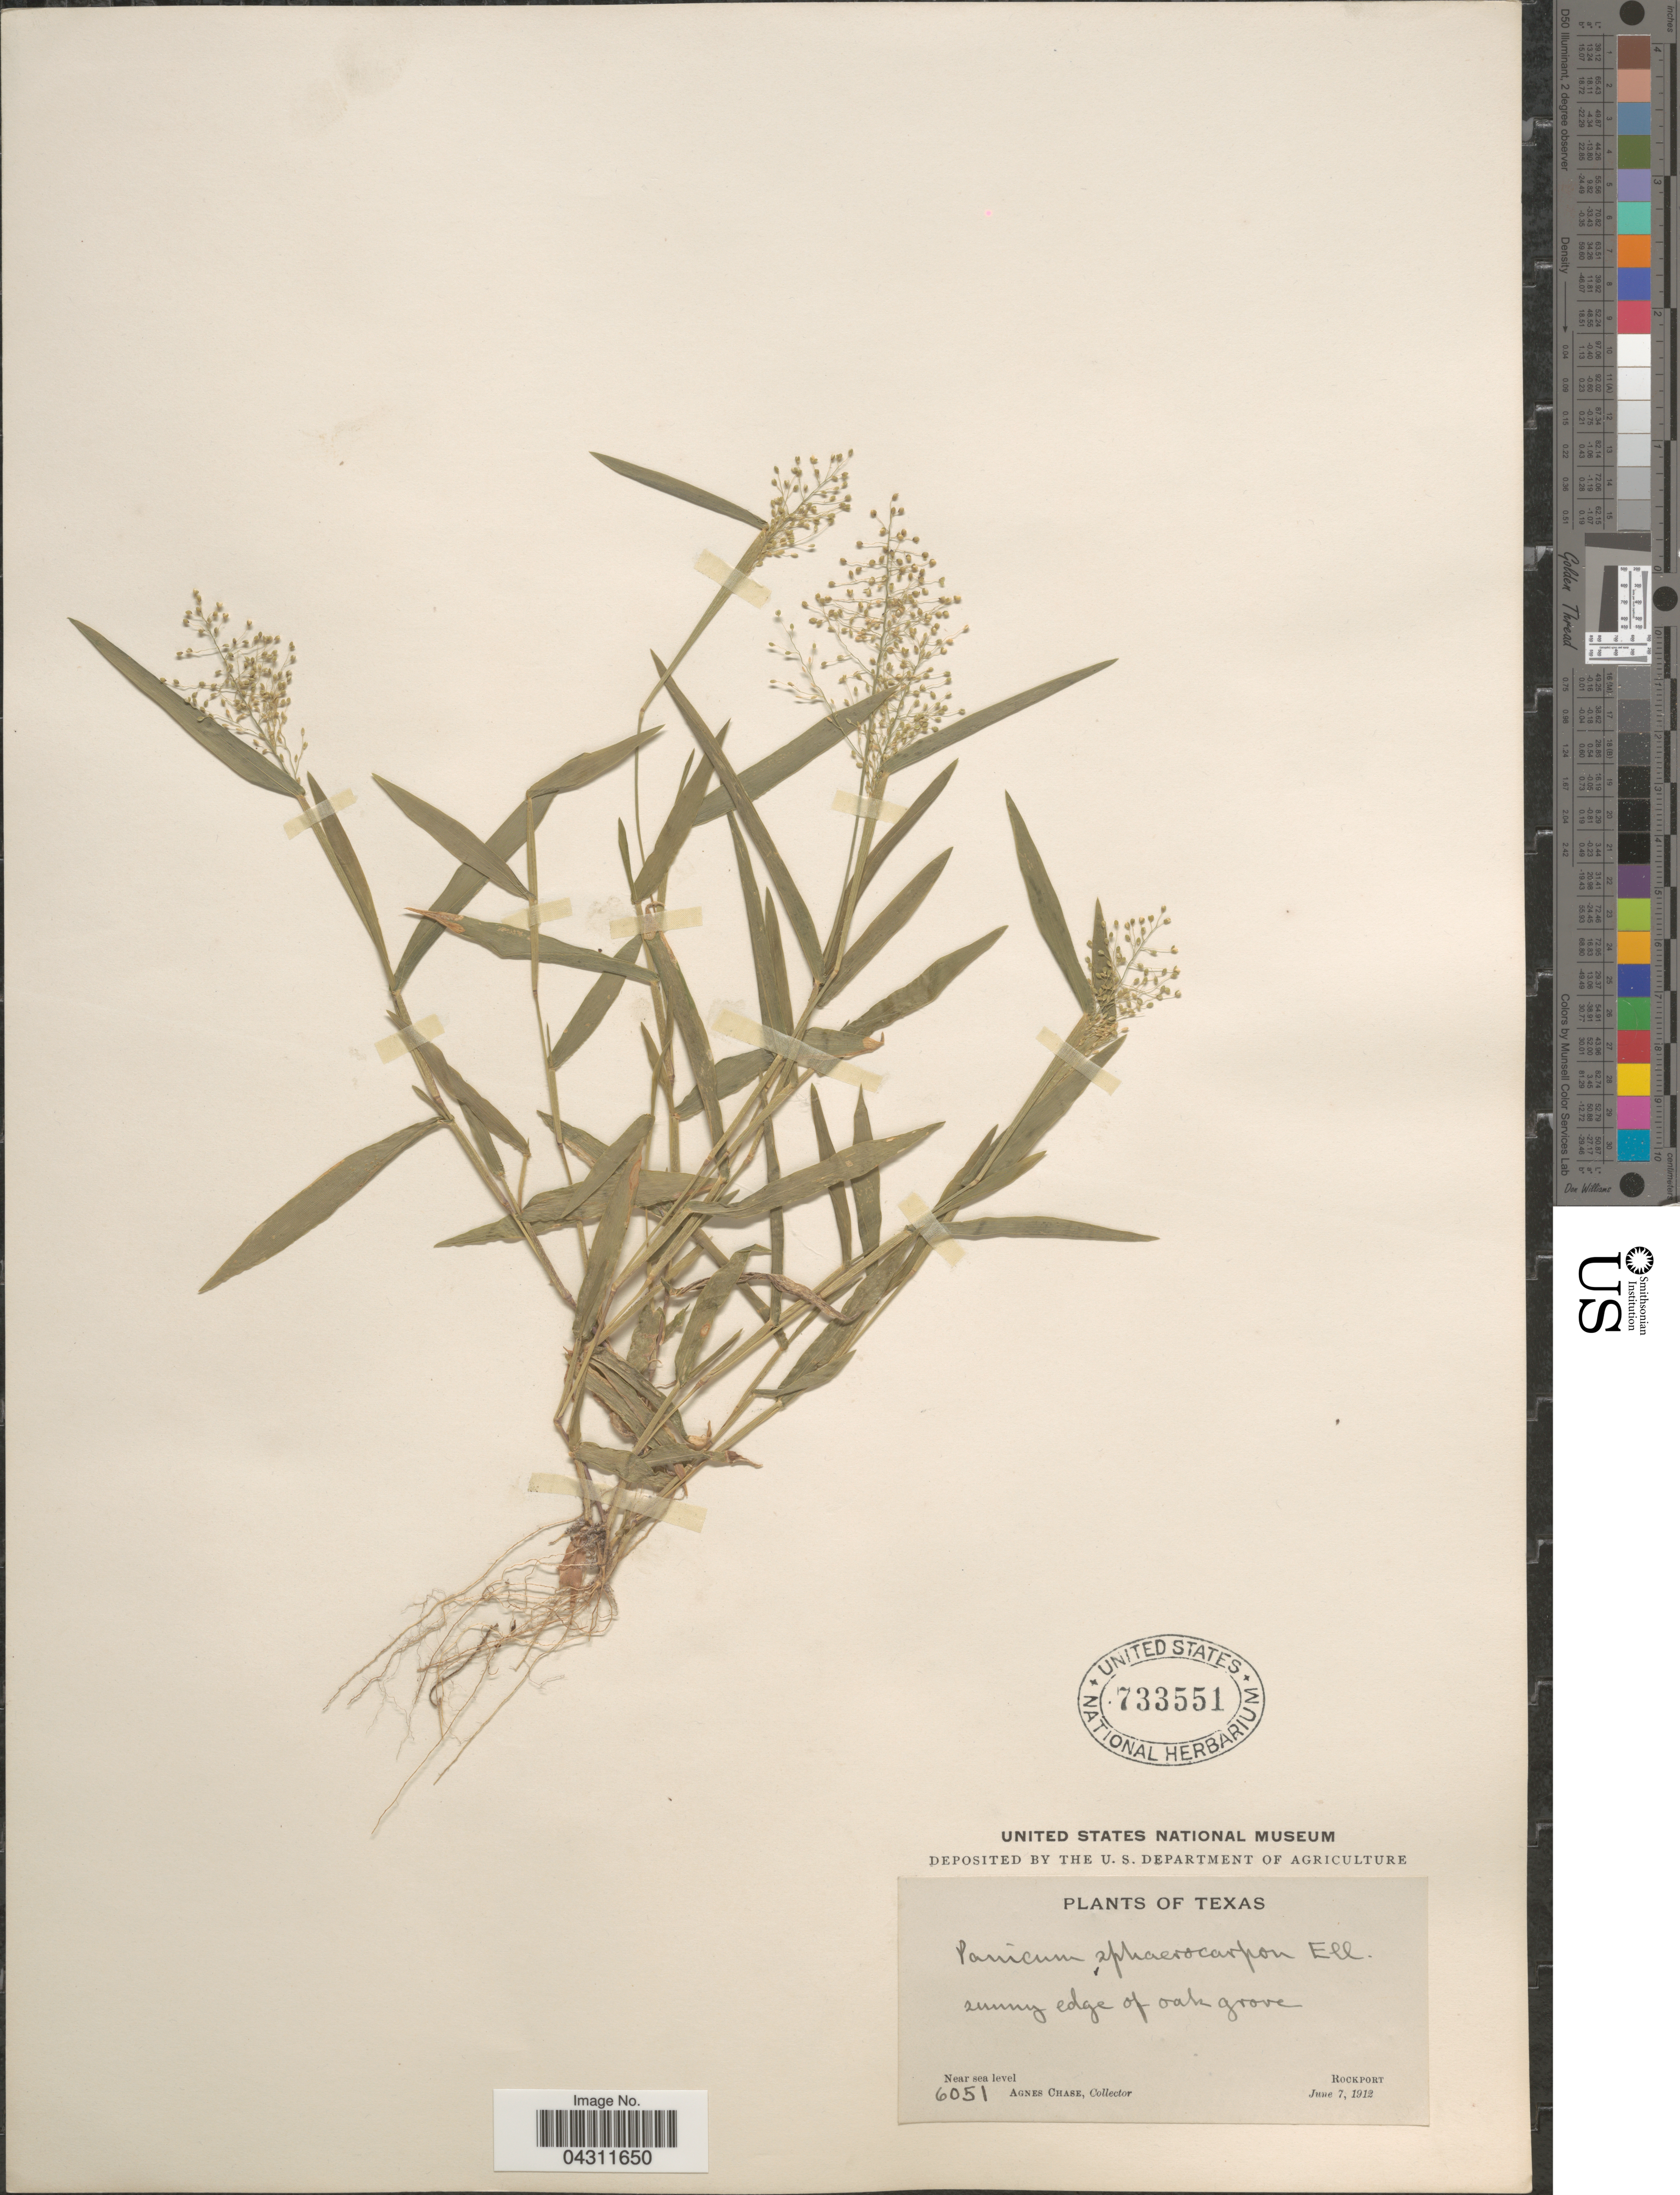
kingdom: Plantae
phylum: Tracheophyta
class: Liliopsida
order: Poales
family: Poaceae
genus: Dichanthelium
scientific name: Dichanthelium strigosum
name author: (Muhl. ex Elliott) Freckmann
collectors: A. Chase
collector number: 6051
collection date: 1912-06-07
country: United States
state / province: Texas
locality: Sunny edge of oak grove. Rockport.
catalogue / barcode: US 733551